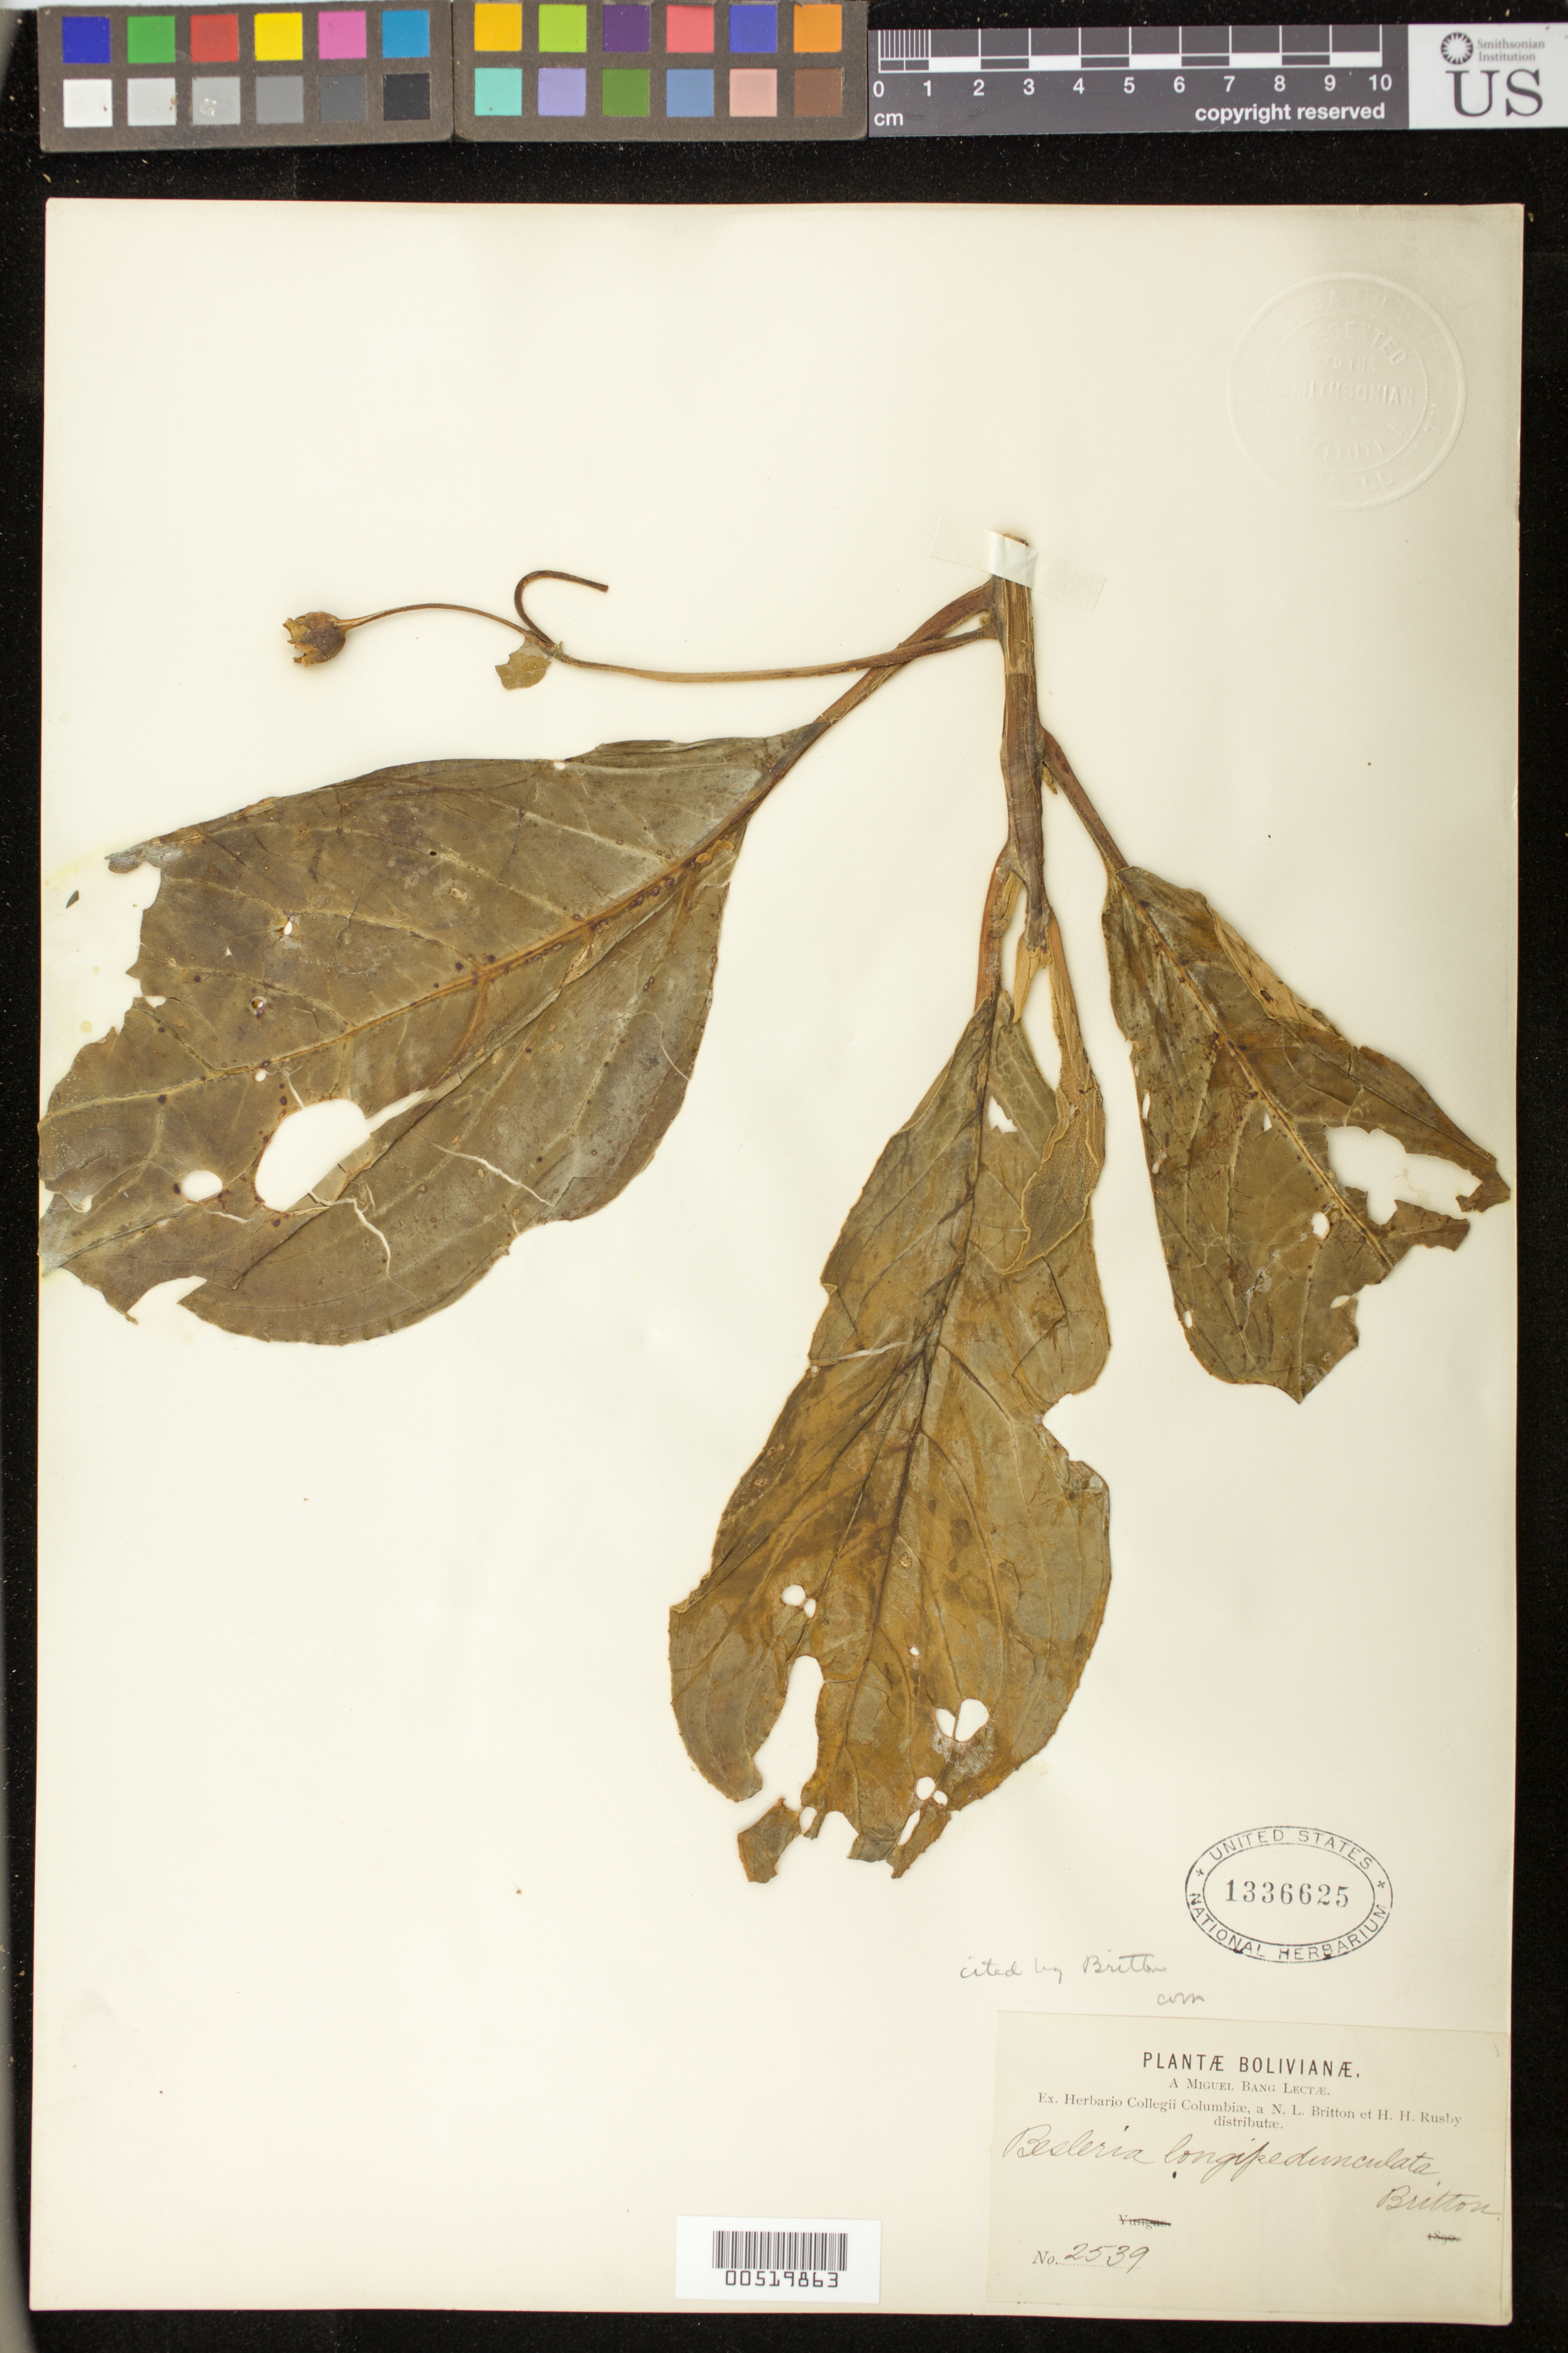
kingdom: Plantae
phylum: Tracheophyta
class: Magnoliopsida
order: Lamiales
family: Gesneriaceae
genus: Besleria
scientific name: Besleria longipedunculata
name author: Britton ex Rusby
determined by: Skog, Laurence E.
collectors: M. Bang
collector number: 2539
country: Bolivia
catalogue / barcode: US 1336625